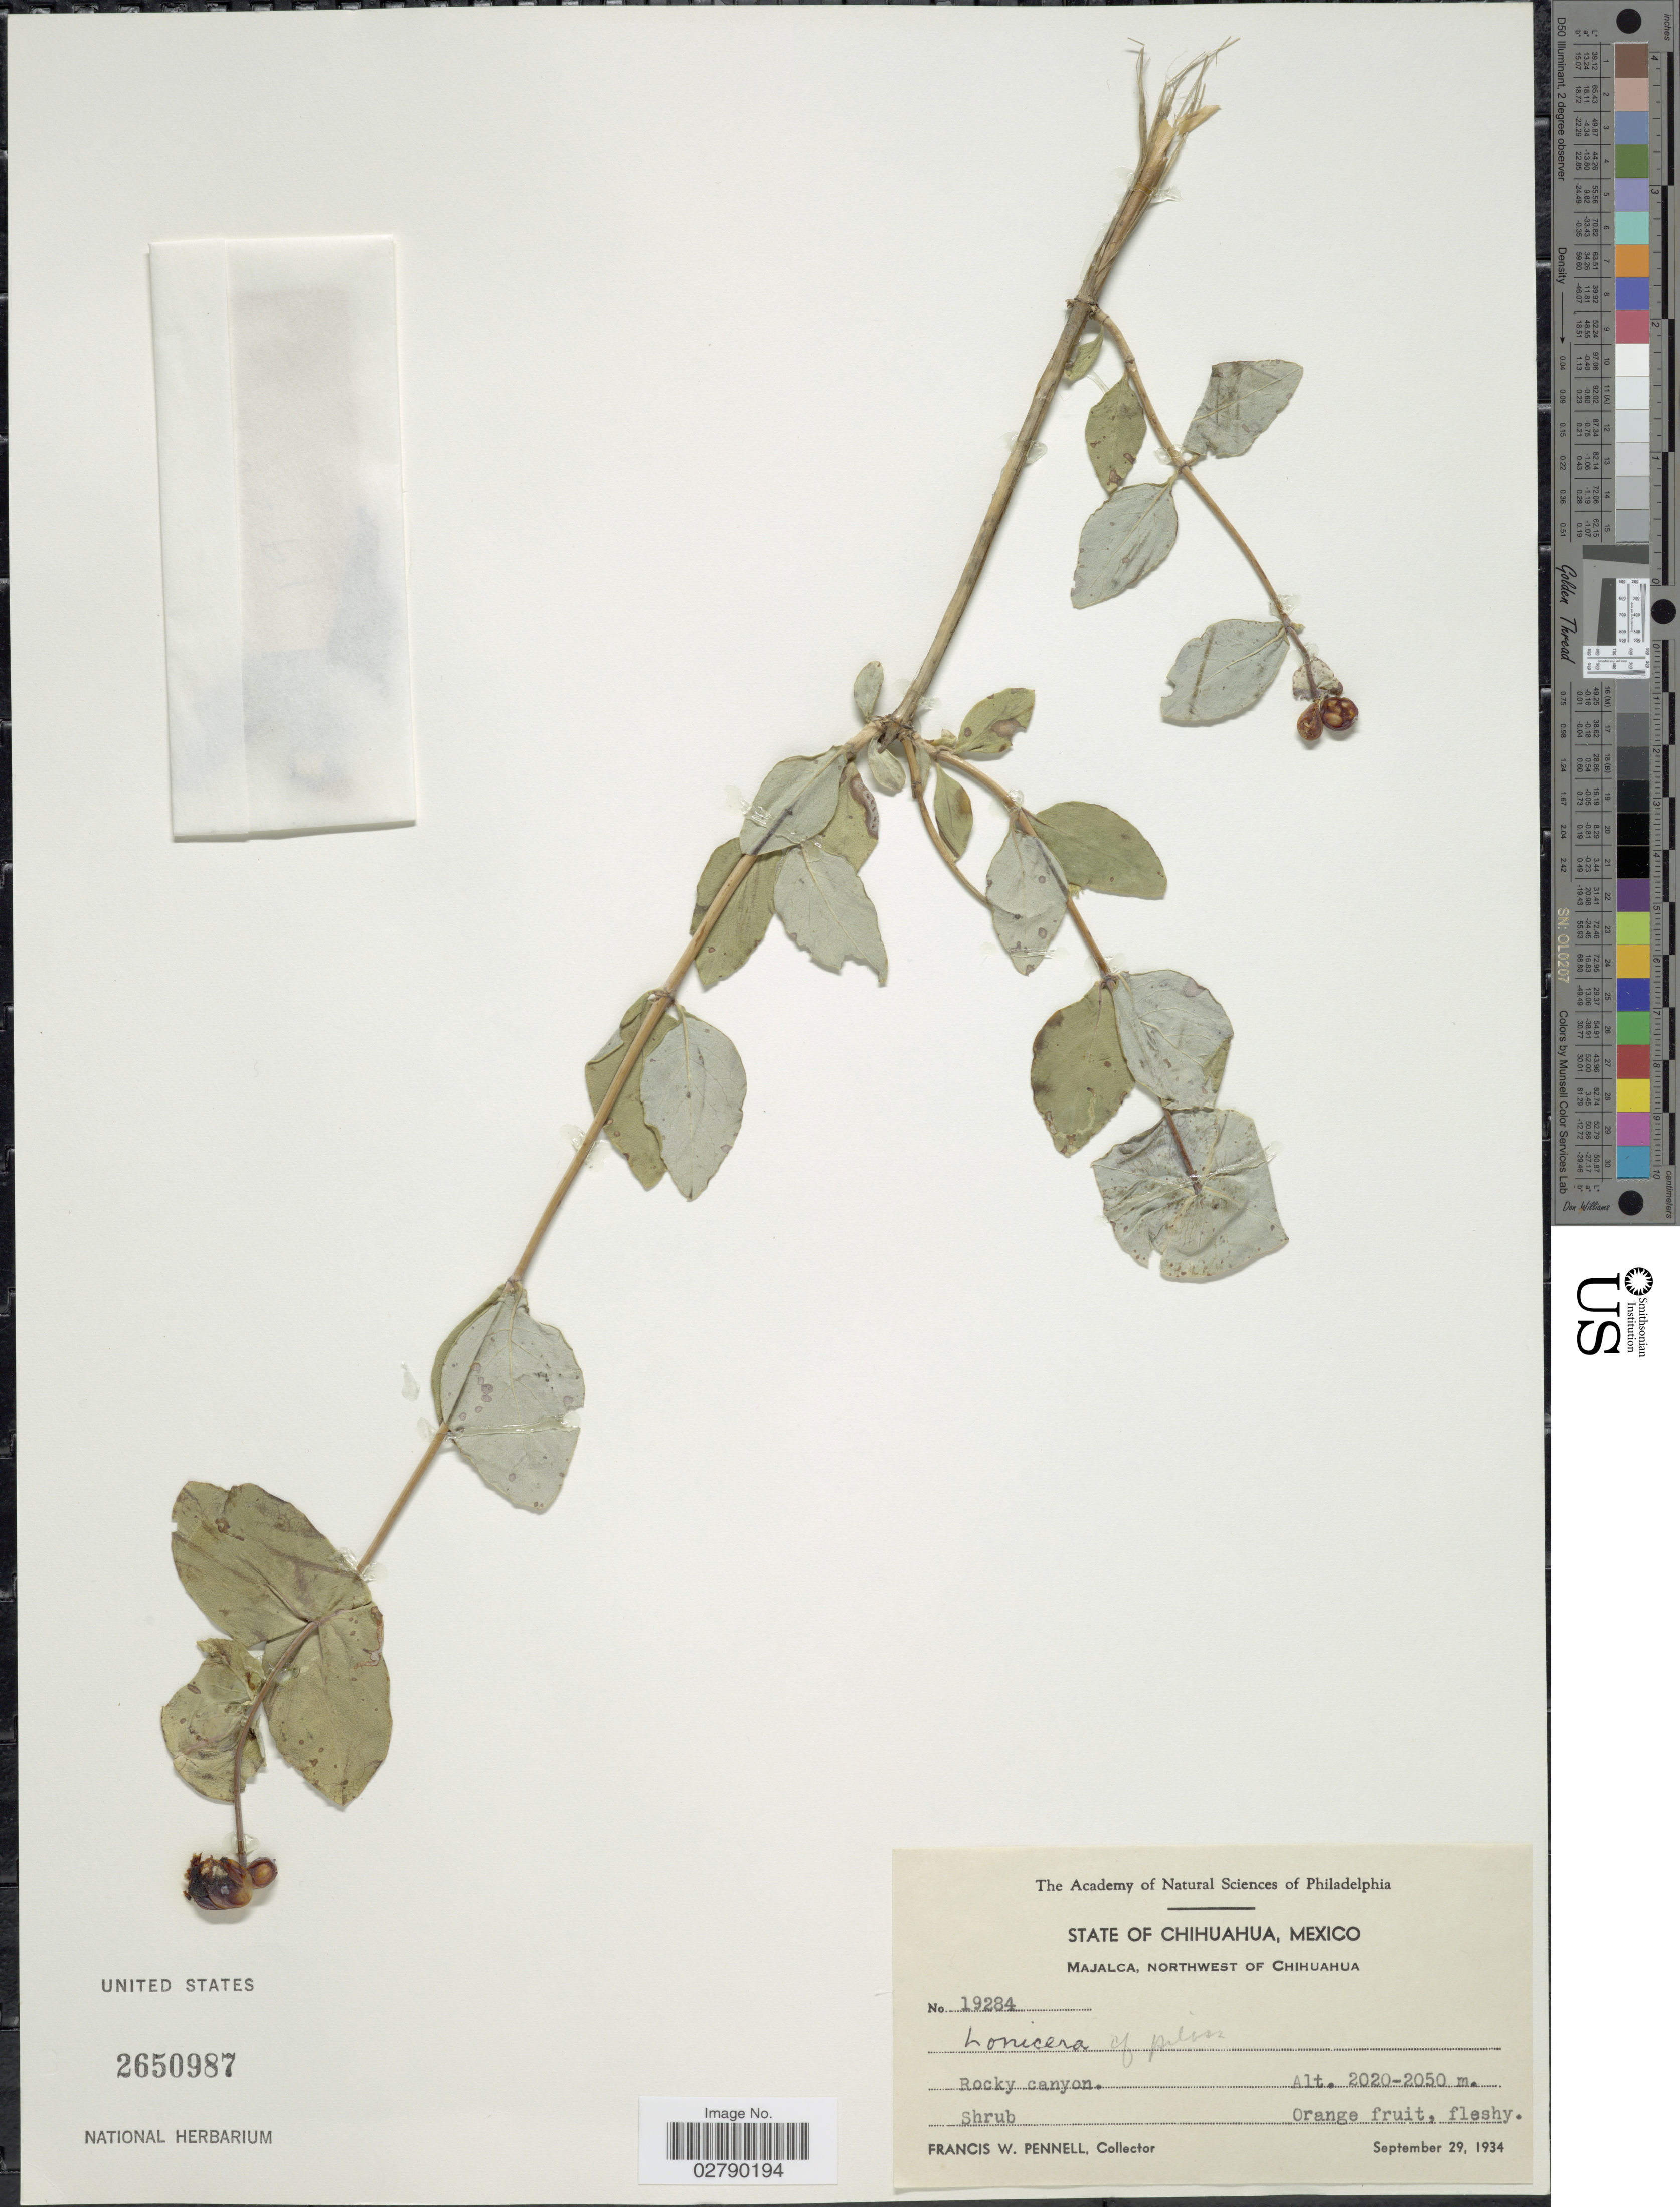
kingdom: Plantae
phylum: Tracheophyta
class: Magnoliopsida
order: Dipsacales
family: Caprifoliaceae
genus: Lonicera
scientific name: Lonicera pilosa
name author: Willd. ex Kunth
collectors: F. W. Pennell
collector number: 19284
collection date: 1934-09-29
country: Mexico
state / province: Chihuahua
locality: Majalca, Northwest of Chihuahua.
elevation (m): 2020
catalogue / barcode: US 2650987